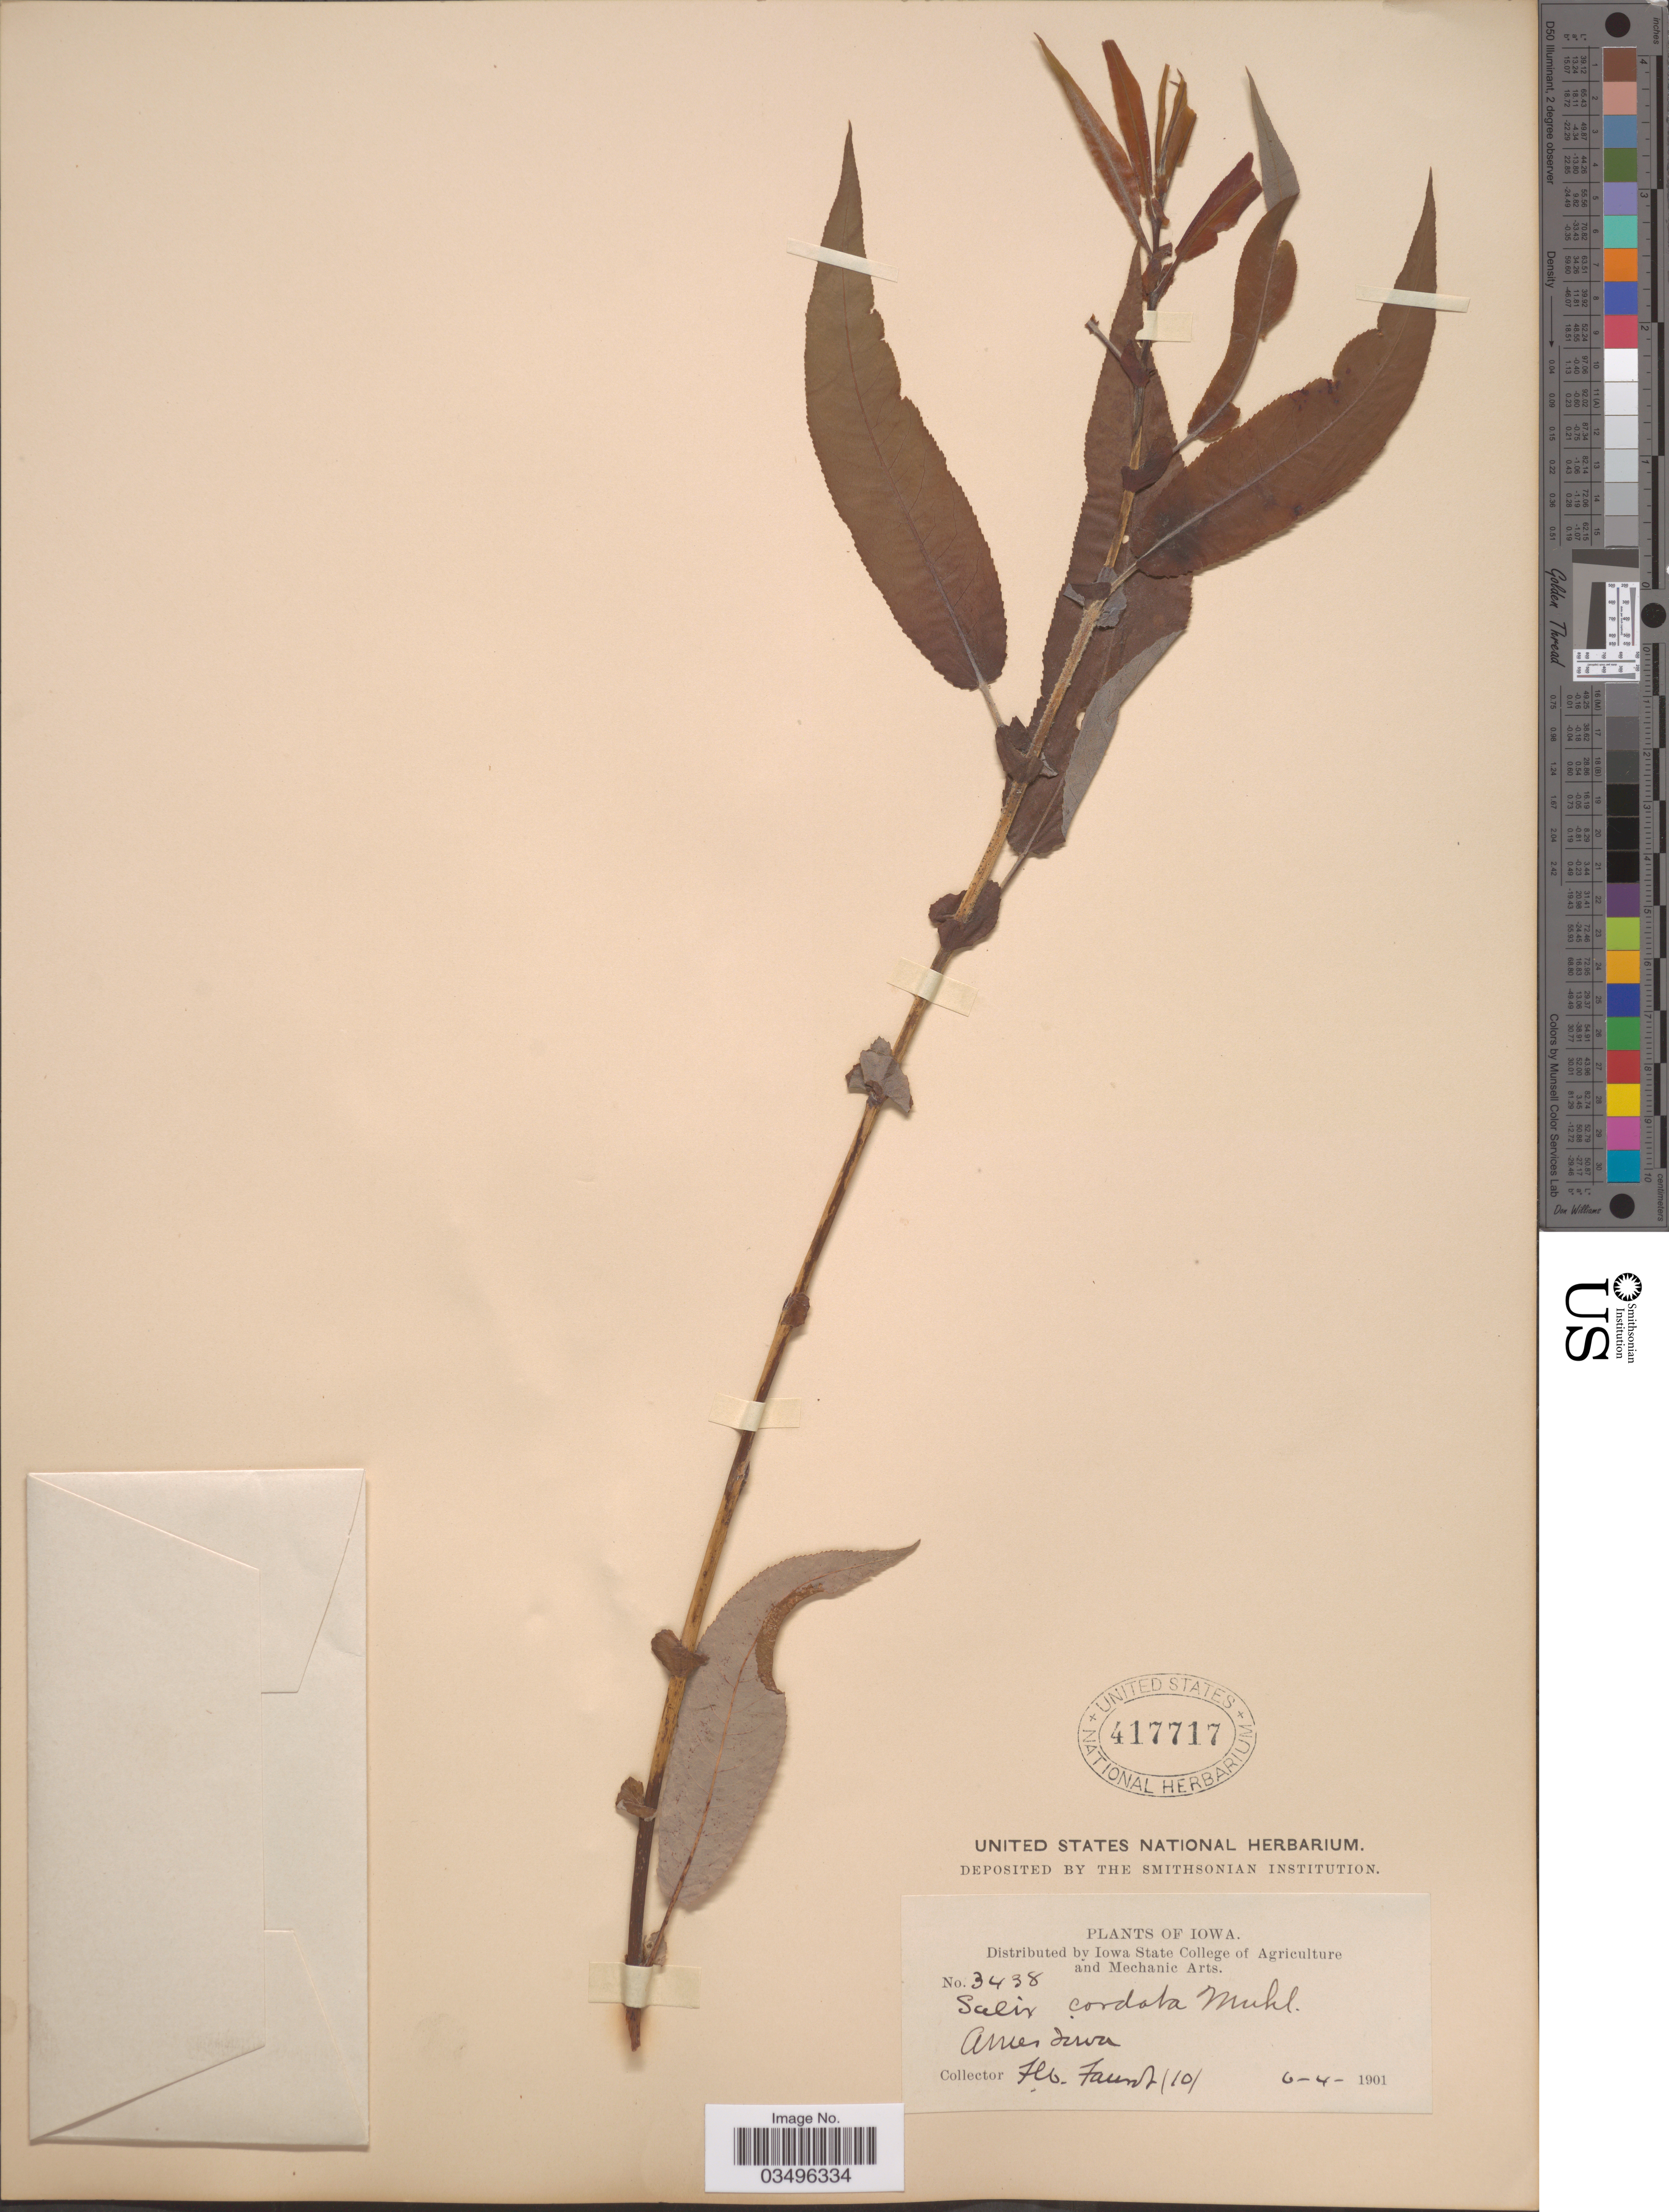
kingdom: Plantae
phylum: Tracheophyta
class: Magnoliopsida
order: Malpighiales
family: Salicaceae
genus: Salix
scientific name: Salix cordata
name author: Michx.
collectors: F. Faunt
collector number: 3438/10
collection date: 1901-06-04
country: United States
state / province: Iowa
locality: Ames.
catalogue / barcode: US 417717